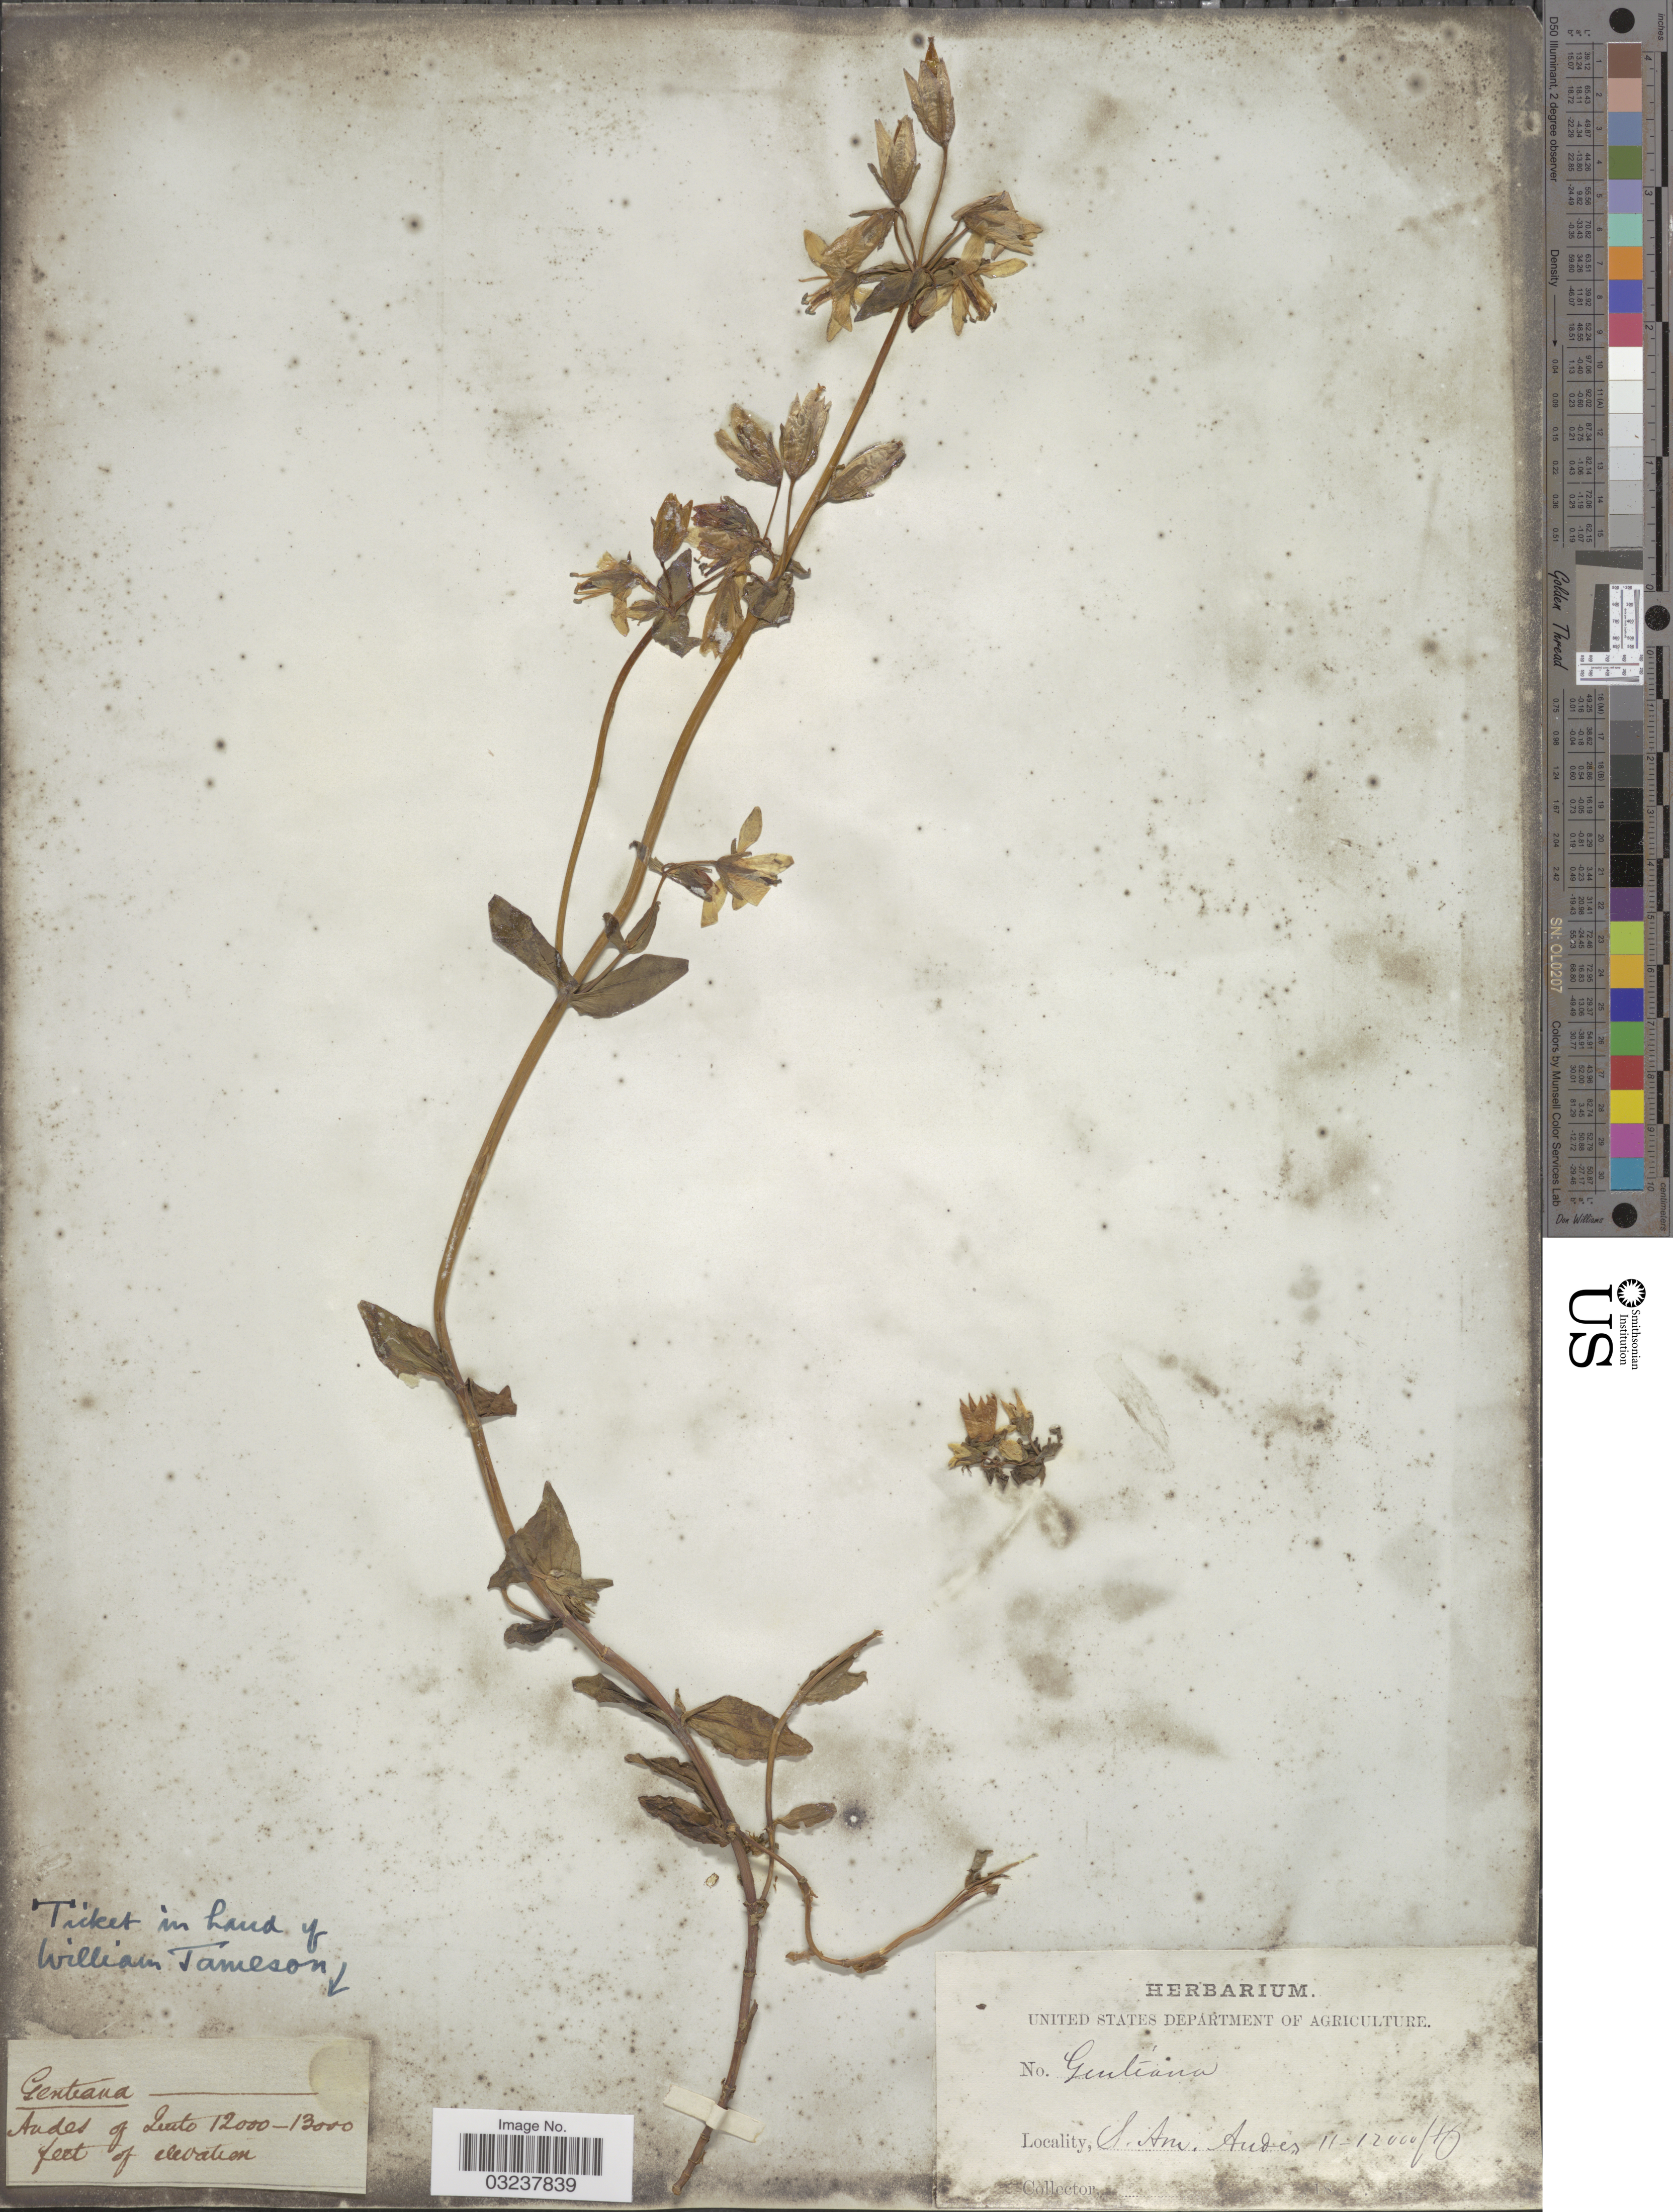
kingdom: Plantae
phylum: Tracheophyta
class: Magnoliopsida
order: Gentianales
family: Gentianaceae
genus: Gentianella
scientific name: Gentianella rapunculoides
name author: (Willd. ex Schult.) J.S. Pringle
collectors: ex herb. U. S. Department of Agriculture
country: Ecuador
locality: Andes of Quito.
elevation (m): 3658